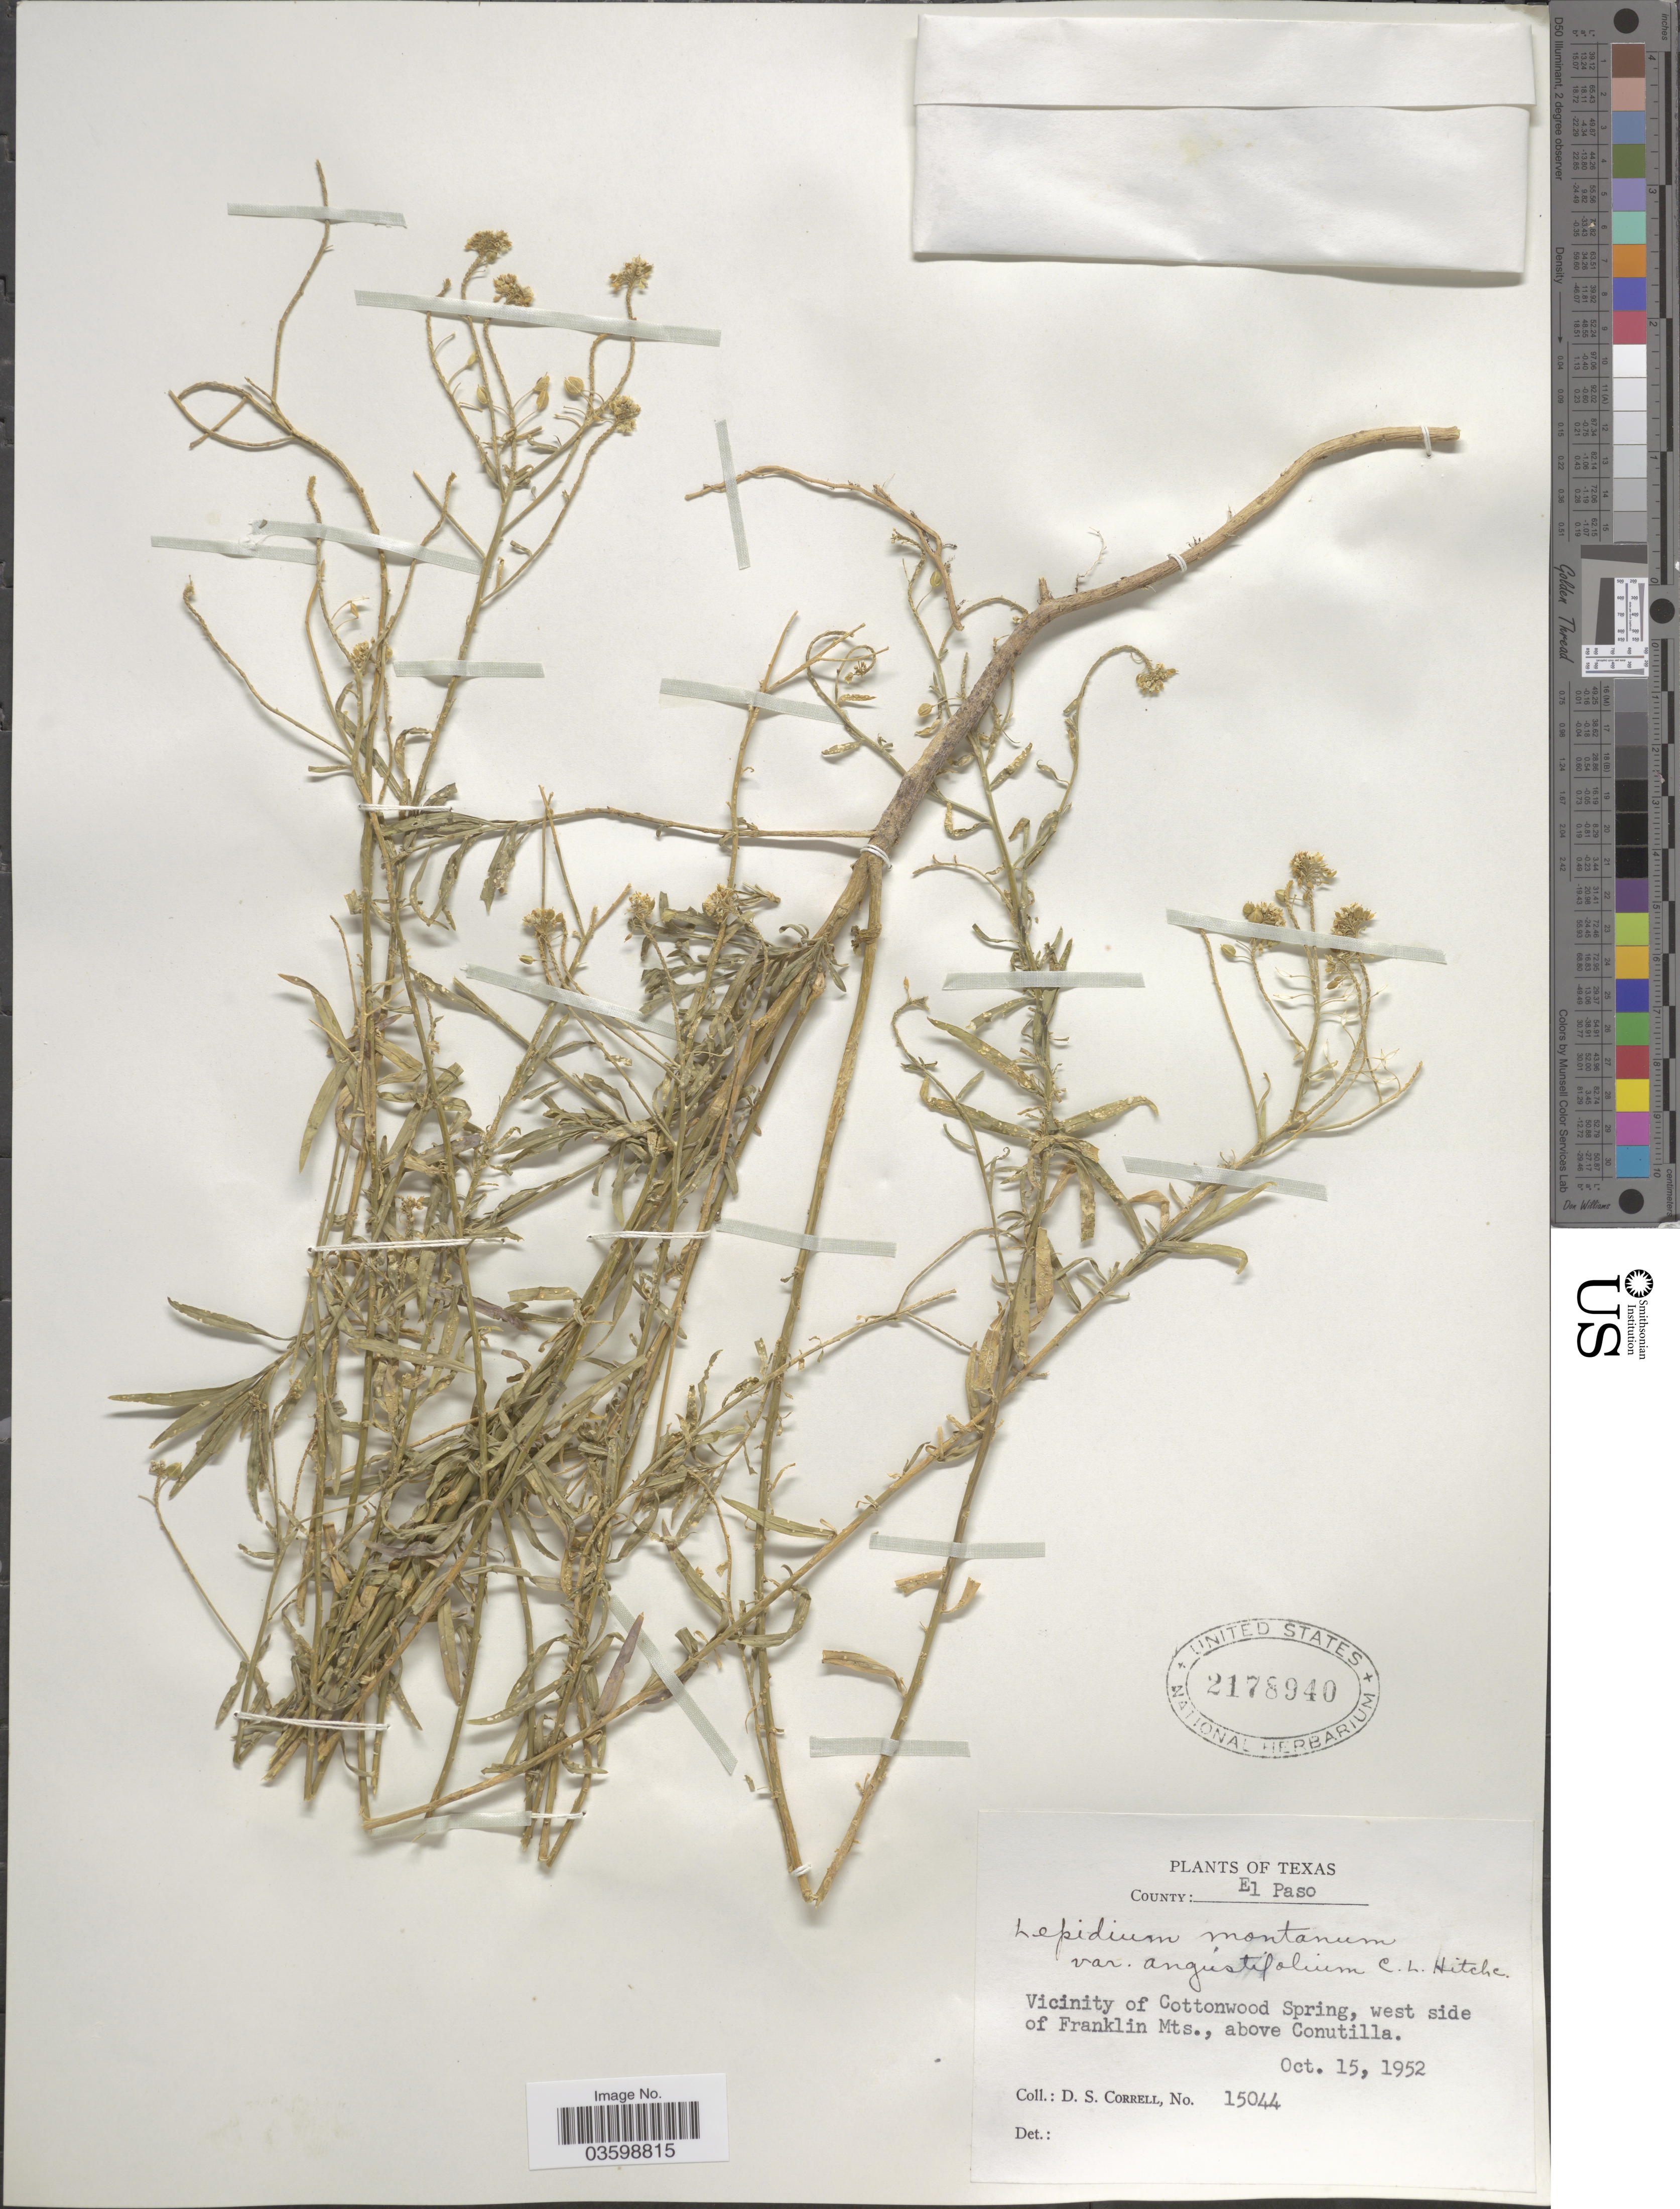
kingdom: Plantae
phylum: Tracheophyta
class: Magnoliopsida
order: Brassicales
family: Brassicaceae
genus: Lepidium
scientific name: Lepidium montanum var. angustifolium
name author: C.L. Hitchc.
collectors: D. S. Correll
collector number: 15044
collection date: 1952-10-15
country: United States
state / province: Texas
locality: County: El Paso. Vicinity of Cottonwood Spring, west side of Franklin Mts., above Conutilla.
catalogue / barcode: US 2178940